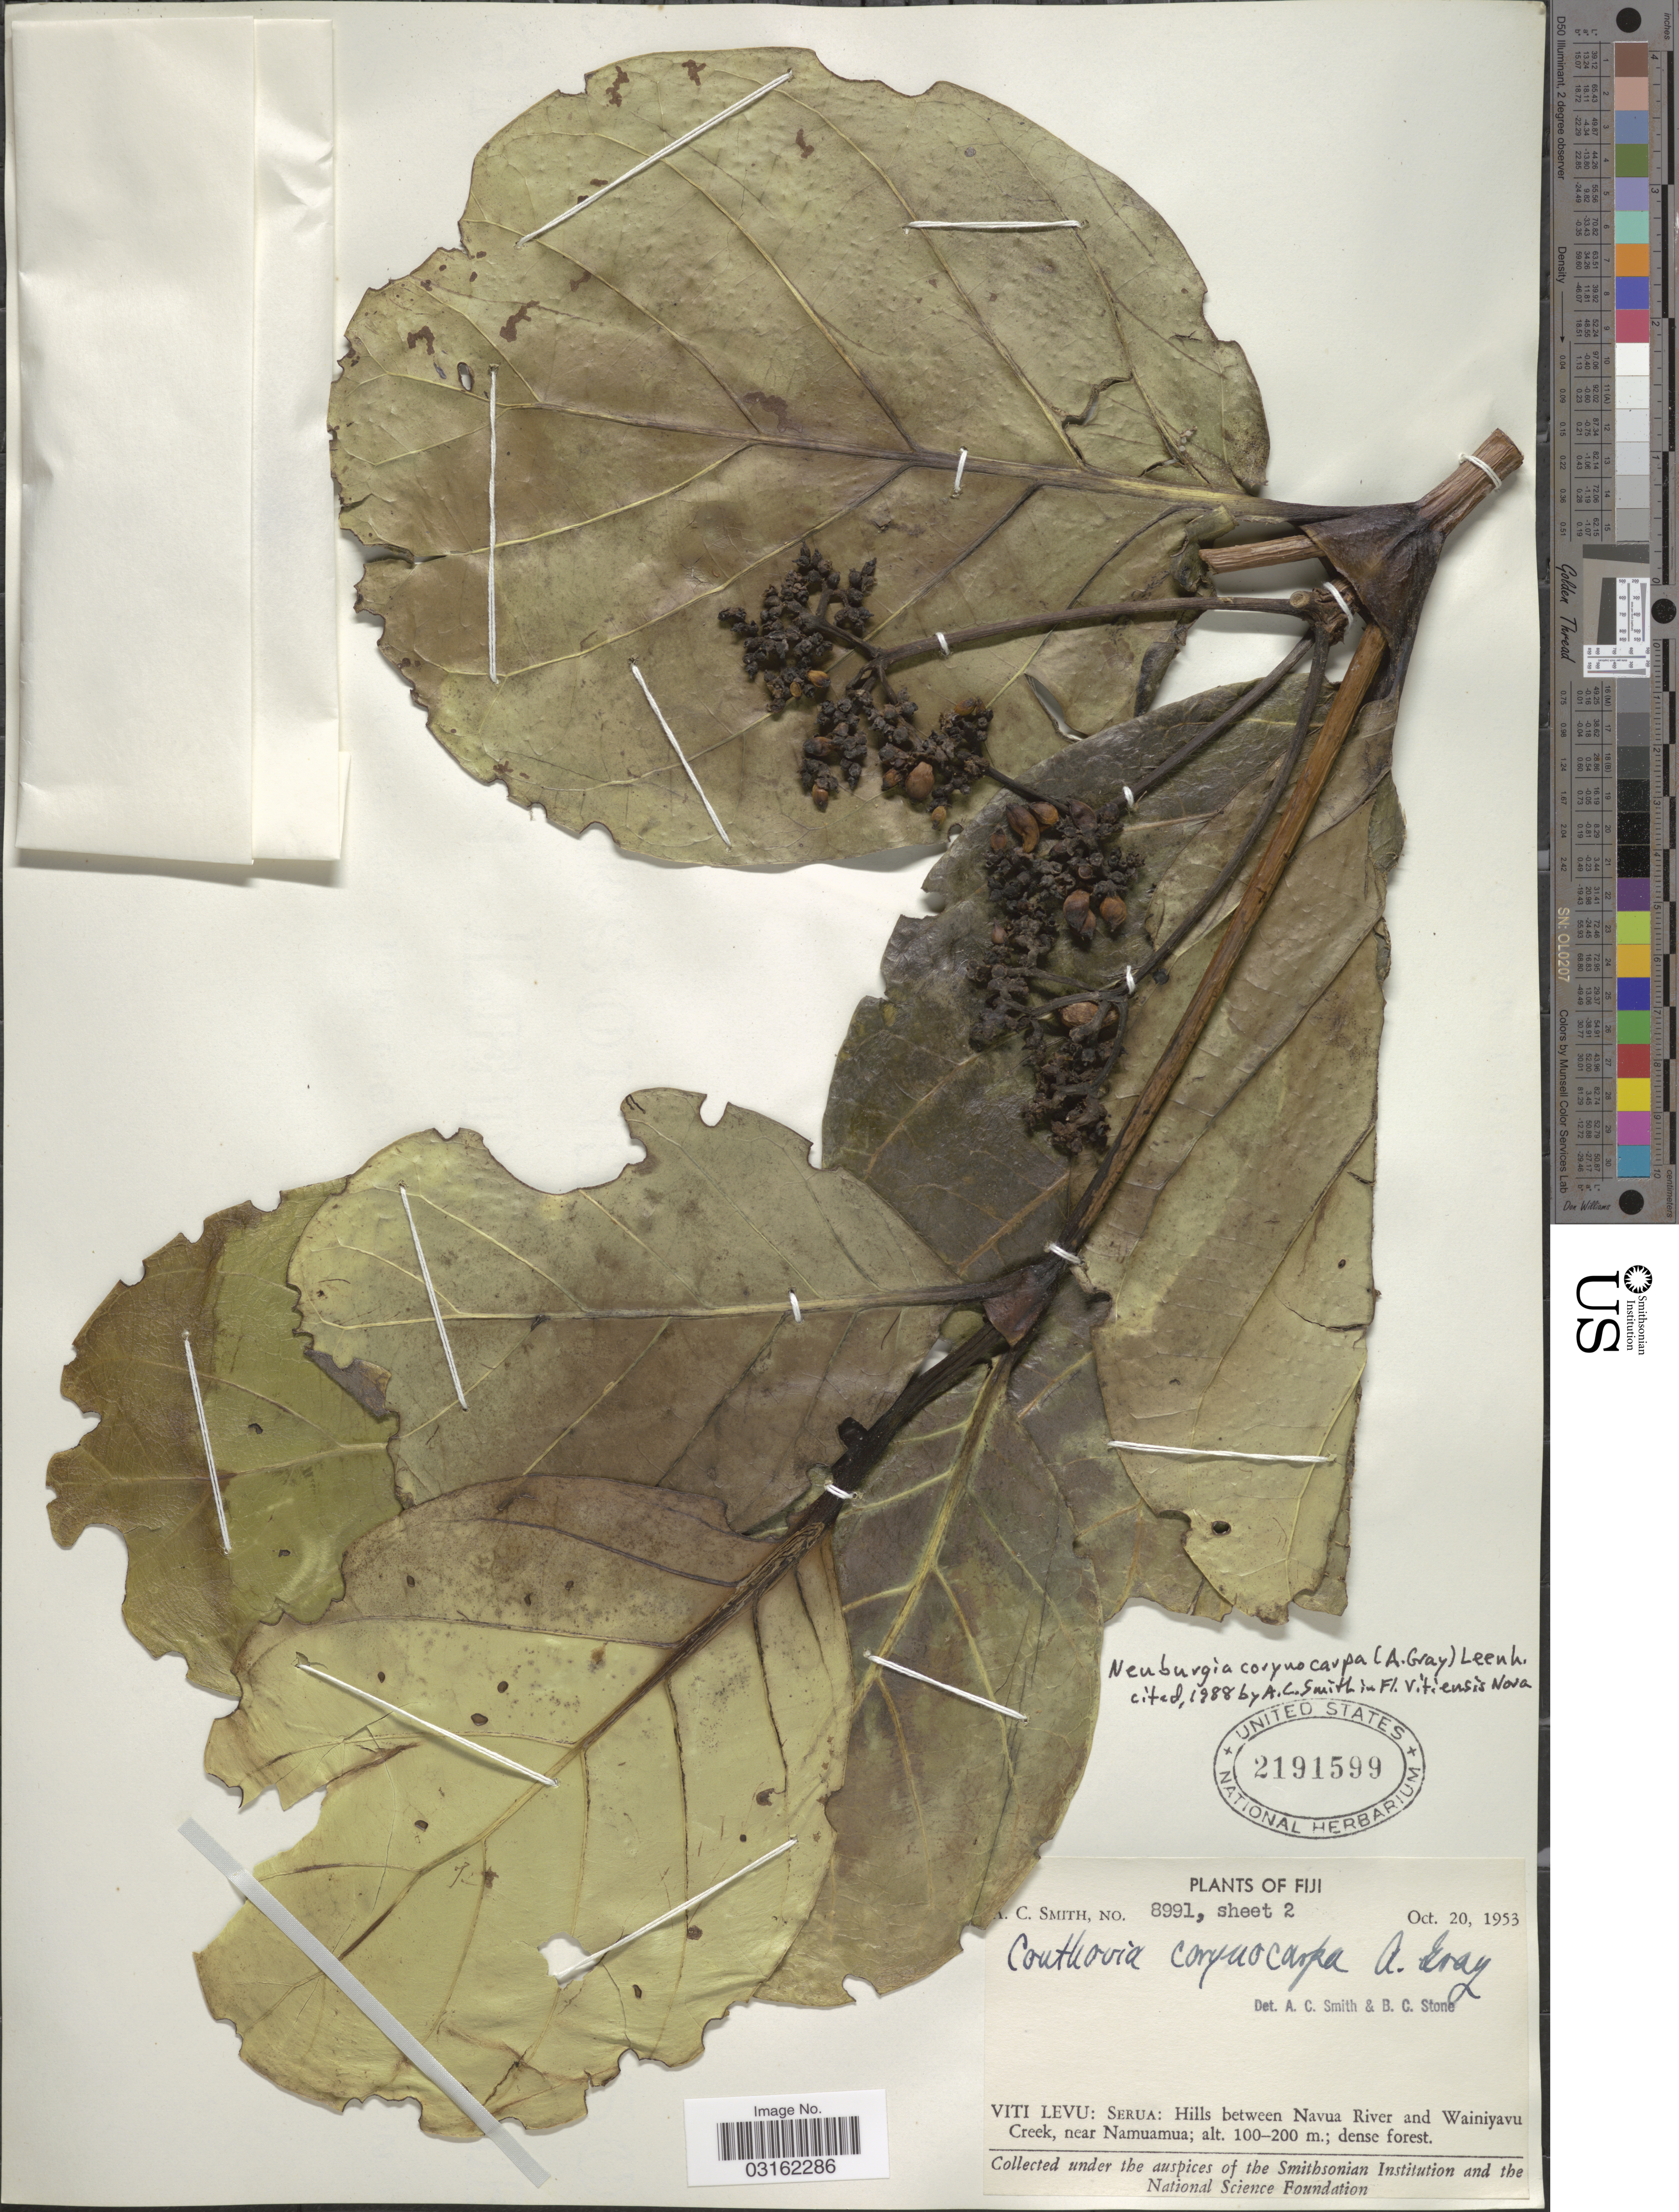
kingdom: Plantae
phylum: Tracheophyta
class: Magnoliopsida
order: Gentianales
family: Loganiaceae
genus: Neuburgia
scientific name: Neuburgia corynocarpa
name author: (A. Gray) Leenh.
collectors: A. C. Smith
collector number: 8991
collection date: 1953-10-20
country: Fiji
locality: Viti Levu: Serua: Hills between Navua River and Wainiyavu Creek, near Namuamua.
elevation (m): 100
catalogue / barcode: US 2191599